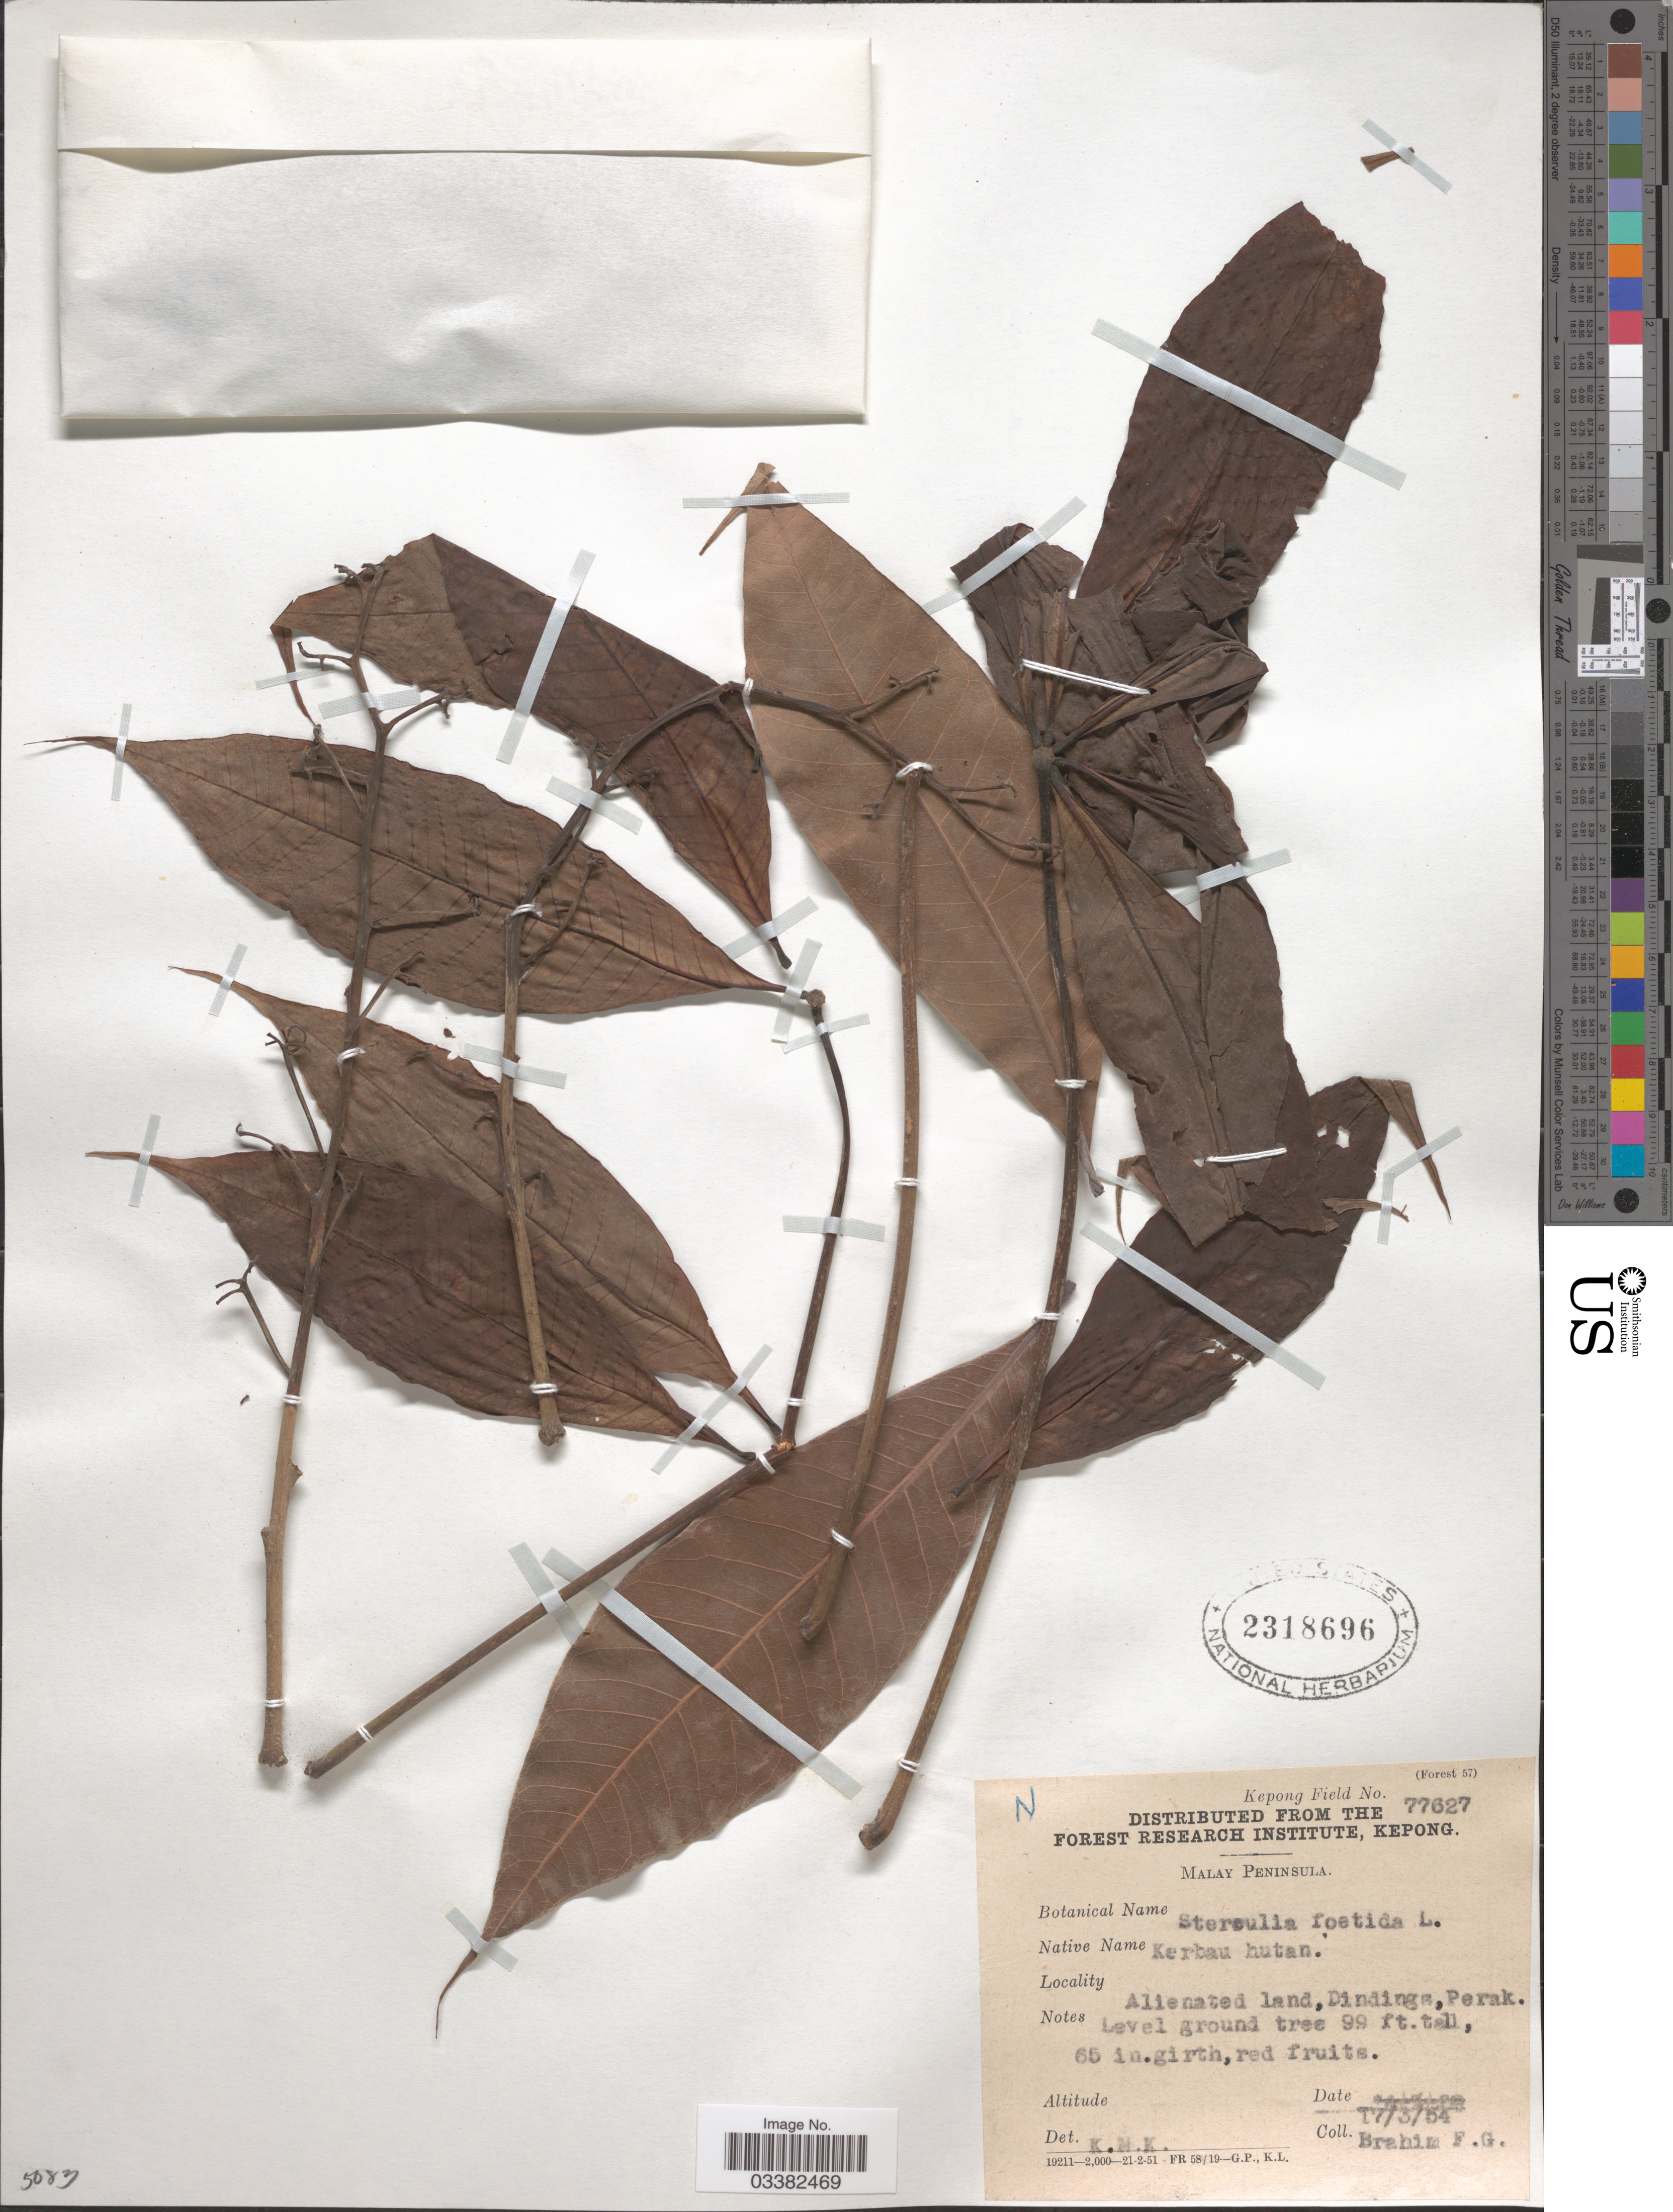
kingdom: Plantae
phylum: Tracheophyta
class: Magnoliopsida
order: Malvales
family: Malvaceae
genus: Sterculia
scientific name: Sterculia foetida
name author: L.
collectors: F. Brahim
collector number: Kepong Field 77627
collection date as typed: Transcribed d/m/y: 17/3/54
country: Malaysia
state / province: Perak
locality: Malay Peninsula. Alienated land, Dindings, Perak.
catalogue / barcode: US 2318696